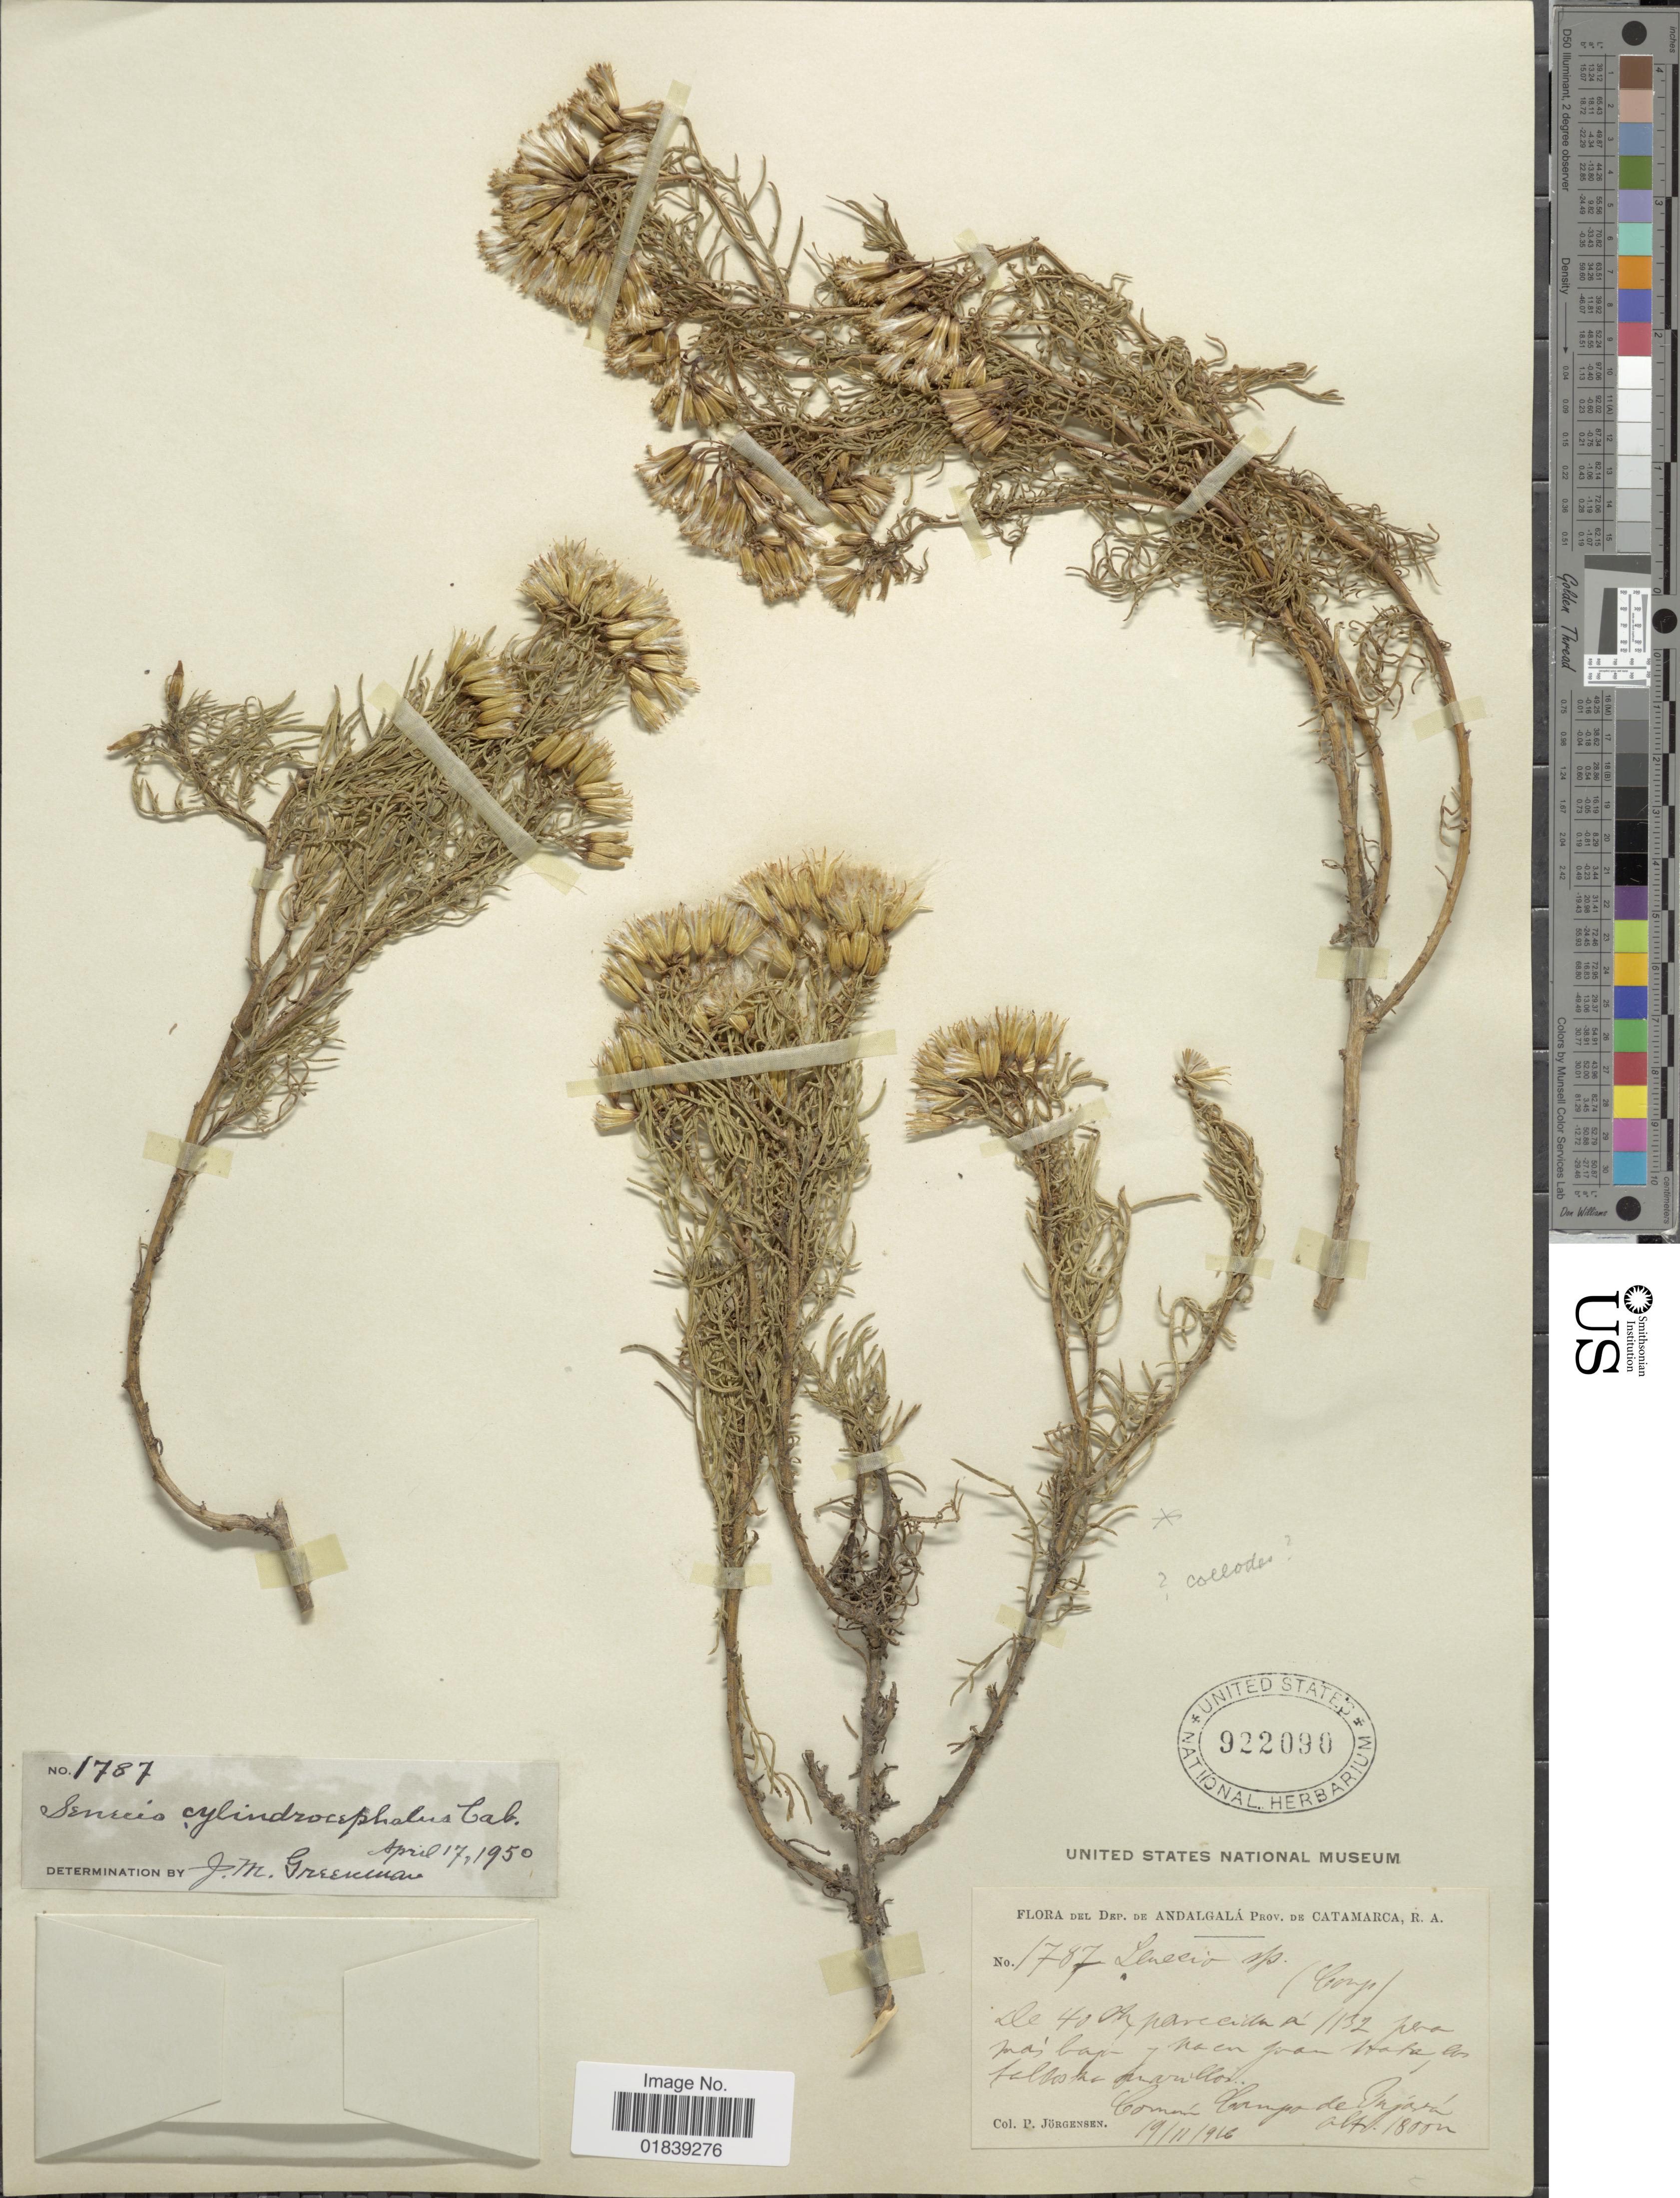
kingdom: Plantae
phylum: Tracheophyta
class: Magnoliopsida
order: Asterales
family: Asteraceae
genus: Senecio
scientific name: Senecio cylindrocephalus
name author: Cabrera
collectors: P. Jörgensen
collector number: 1787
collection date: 1916-11-19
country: Argentina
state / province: Catamarca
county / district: Andalgalá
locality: Campo de Pajara [interpreted]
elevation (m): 1800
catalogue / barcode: US 922090